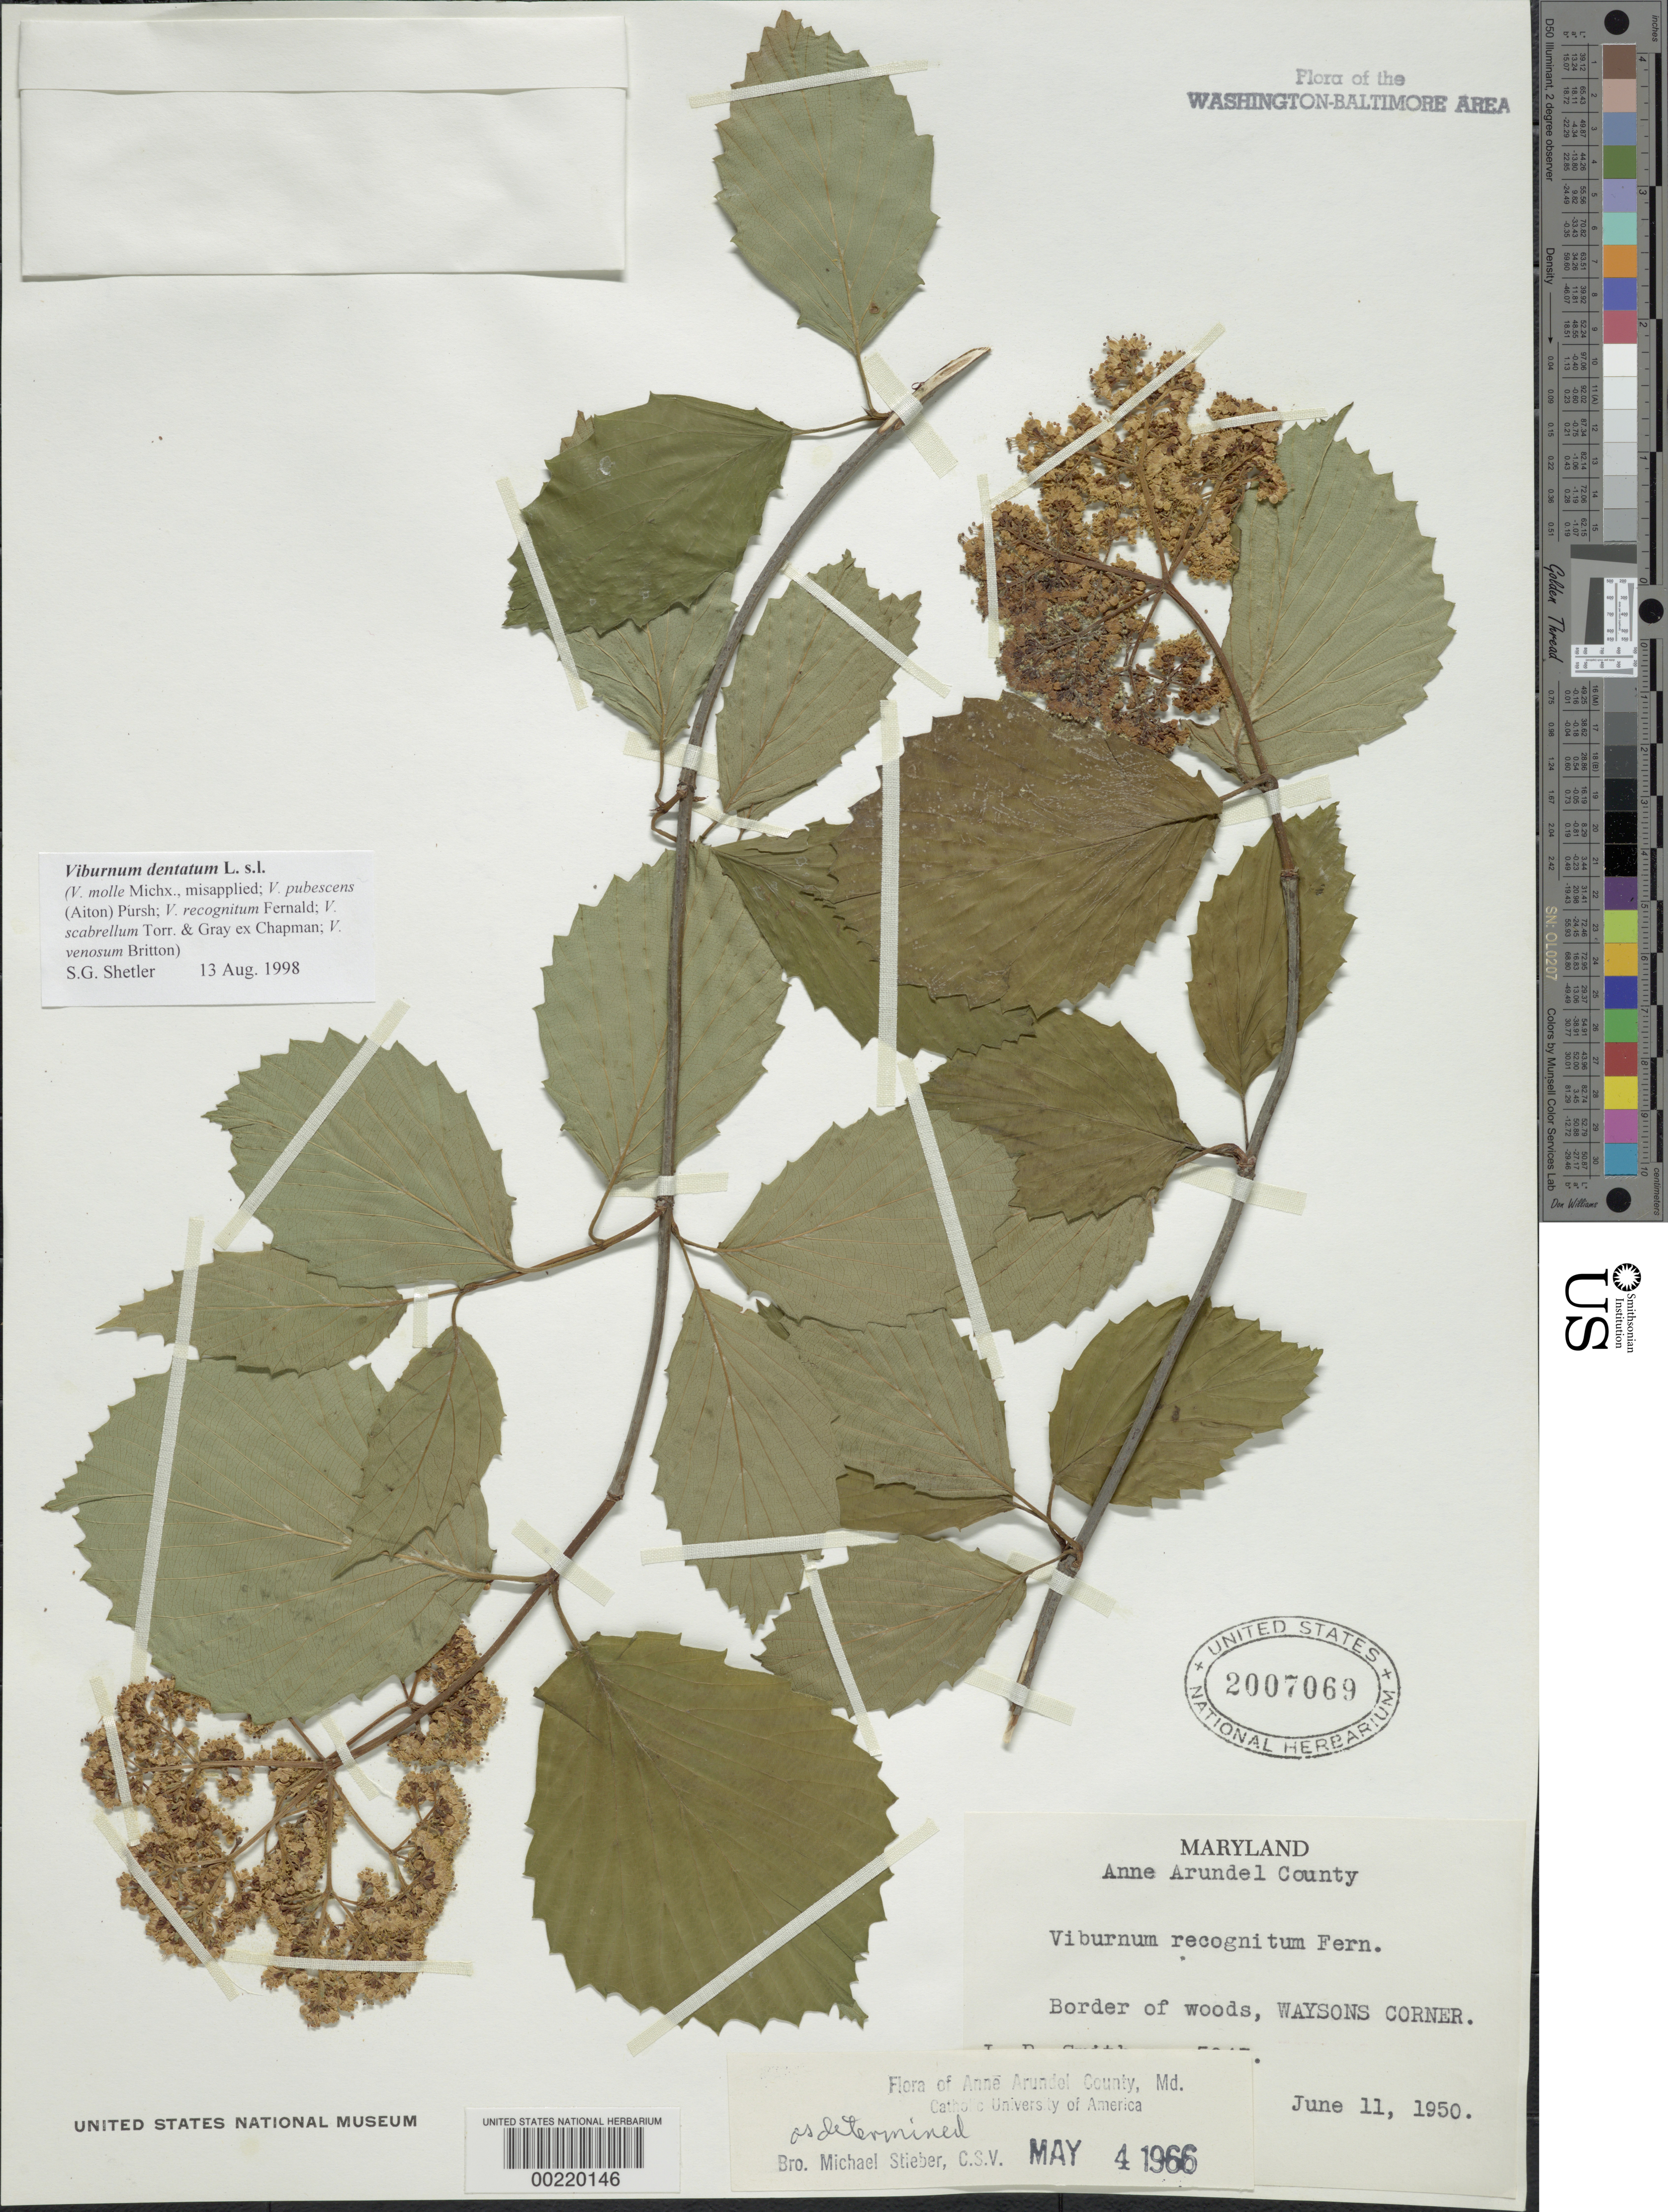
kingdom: Plantae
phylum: Tracheophyta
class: Magnoliopsida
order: Dipsacales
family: Viburnaceae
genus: Viburnum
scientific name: Viburnum dentatum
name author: L.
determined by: Stieber, Bro. M.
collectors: L. Smith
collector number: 5047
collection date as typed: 11 Jun 1950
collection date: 1950-06-11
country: United States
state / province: Maryland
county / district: Anne Arundel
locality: Waysons corner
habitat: Border of woods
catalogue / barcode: US 2007069